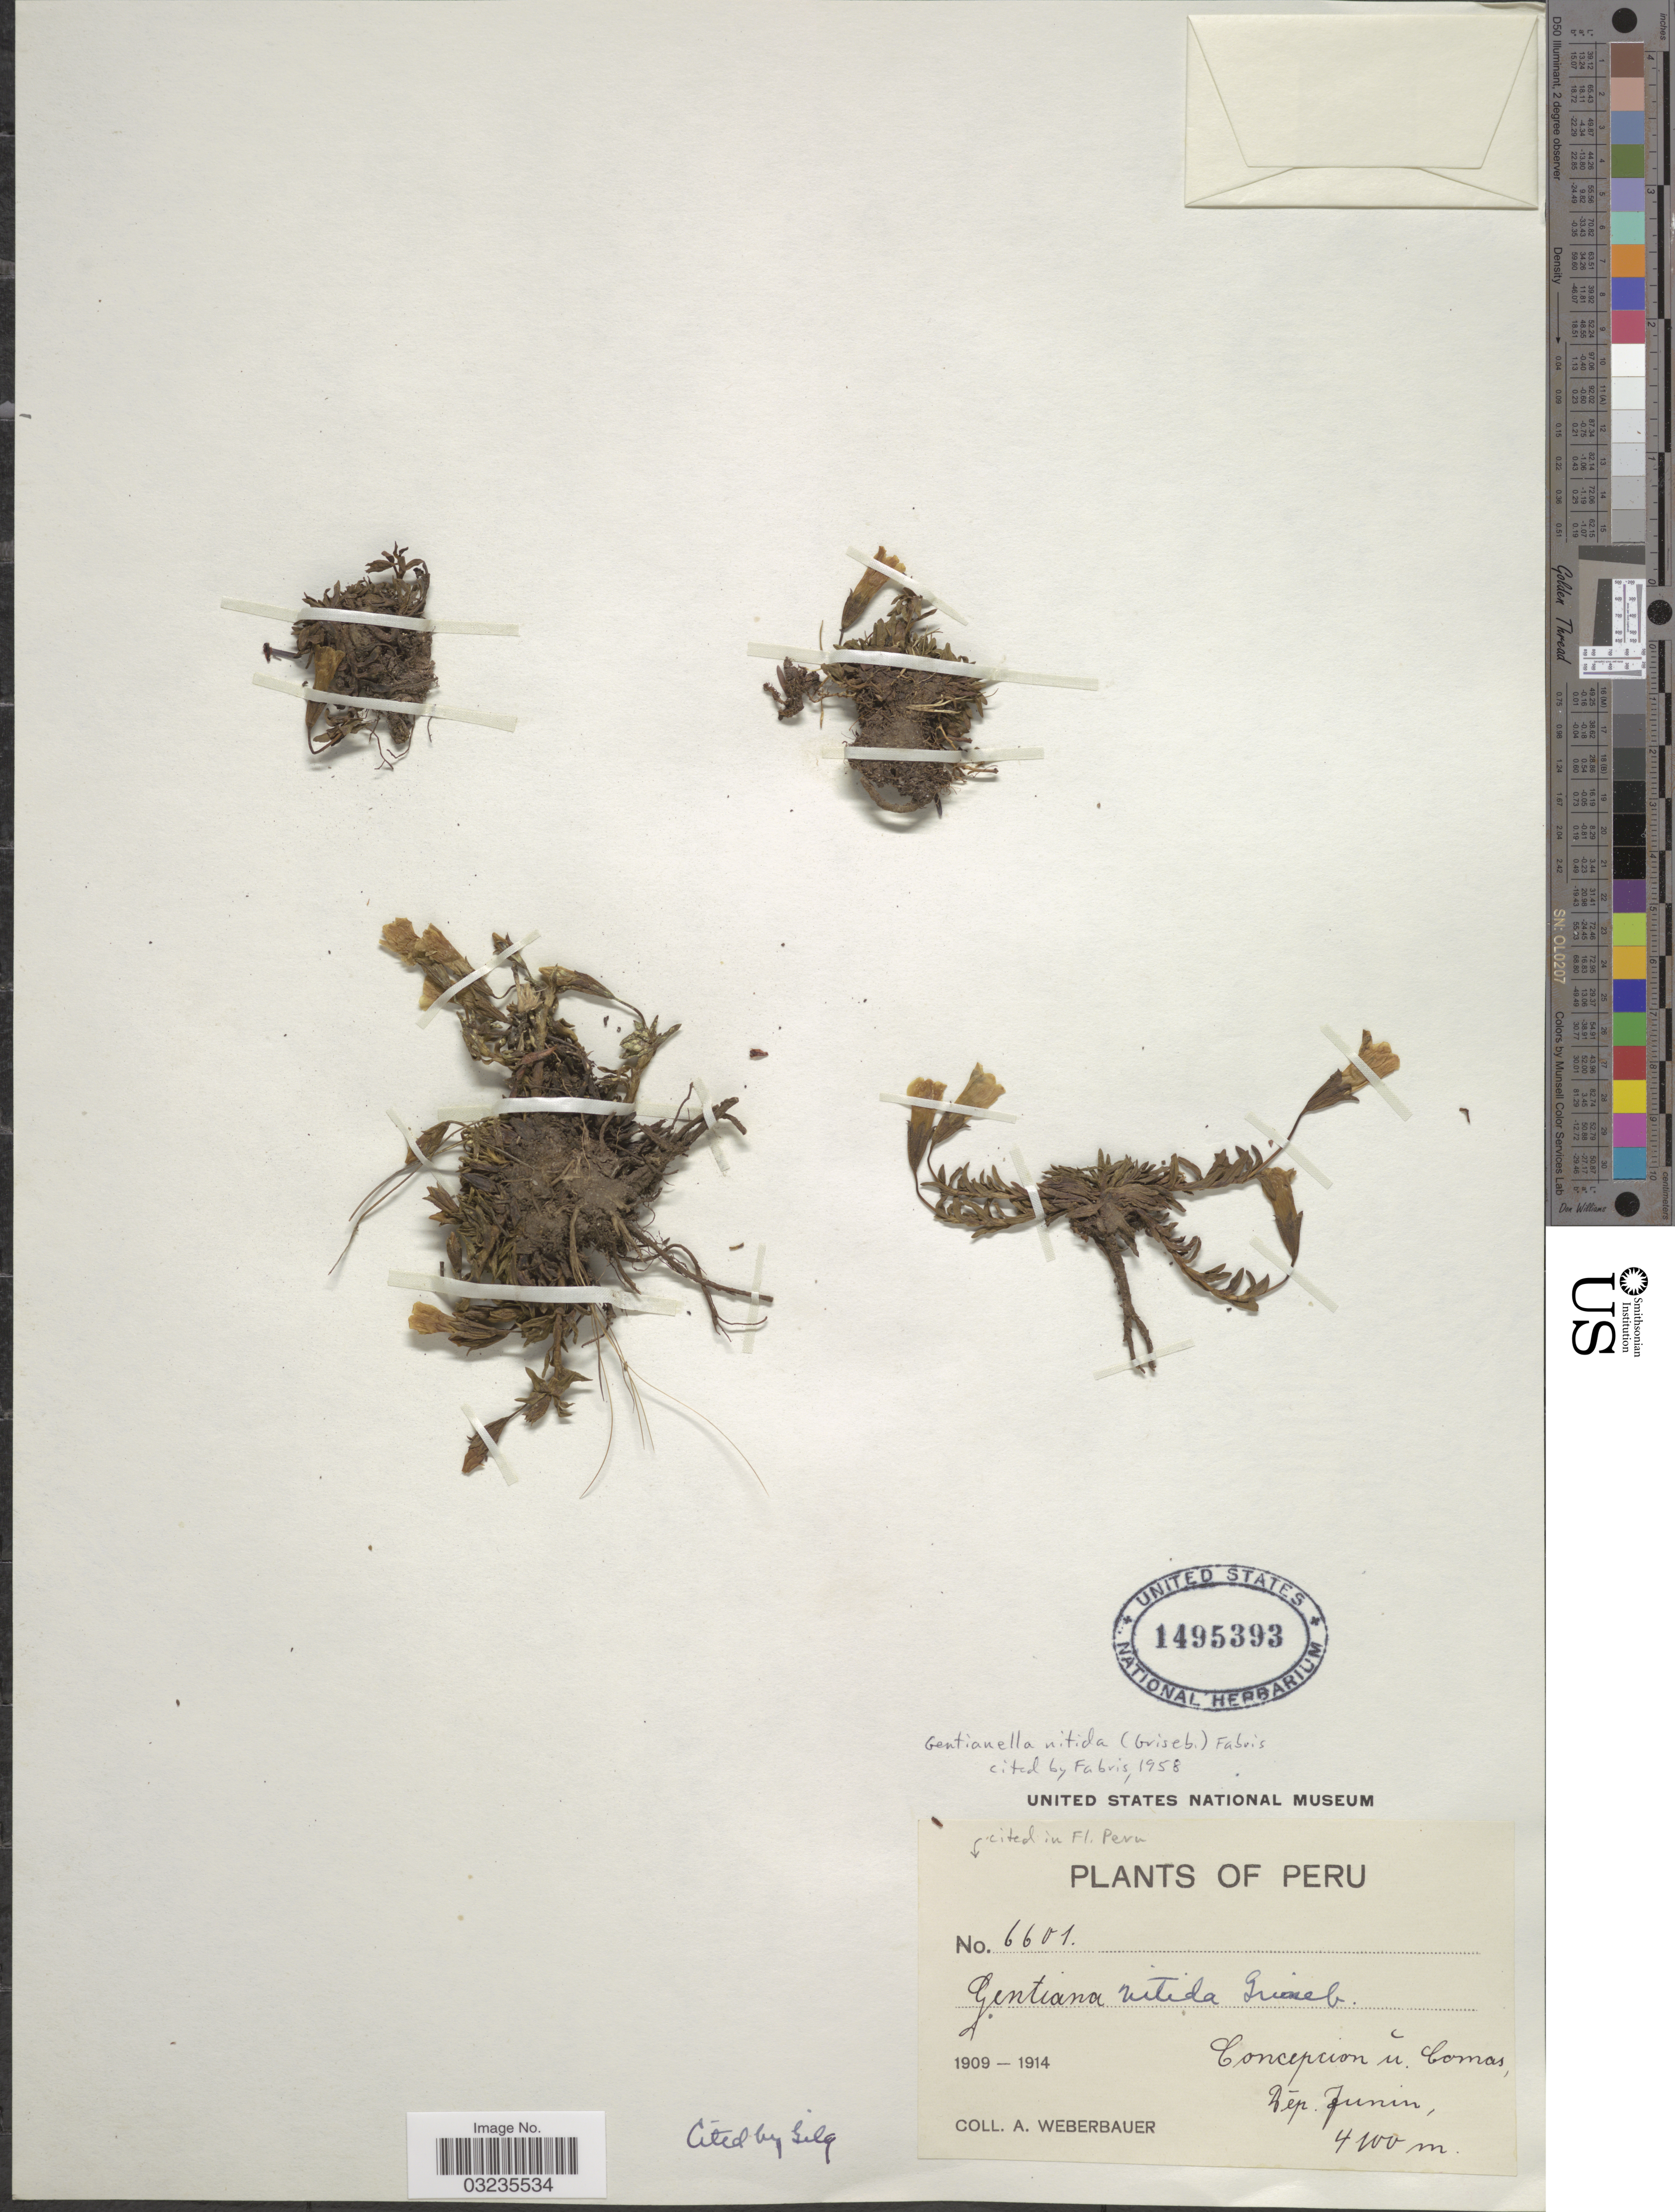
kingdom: Plantae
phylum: Tracheophyta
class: Magnoliopsida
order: Gentianales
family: Gentianaceae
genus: Gentiana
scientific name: Gentiana nitida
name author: Griseb.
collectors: A. Weberbauer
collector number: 6601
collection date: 1909/1914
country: Peru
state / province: Junín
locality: Concepcion u Comas, Dep. Junin.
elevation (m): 4100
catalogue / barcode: US 1495393